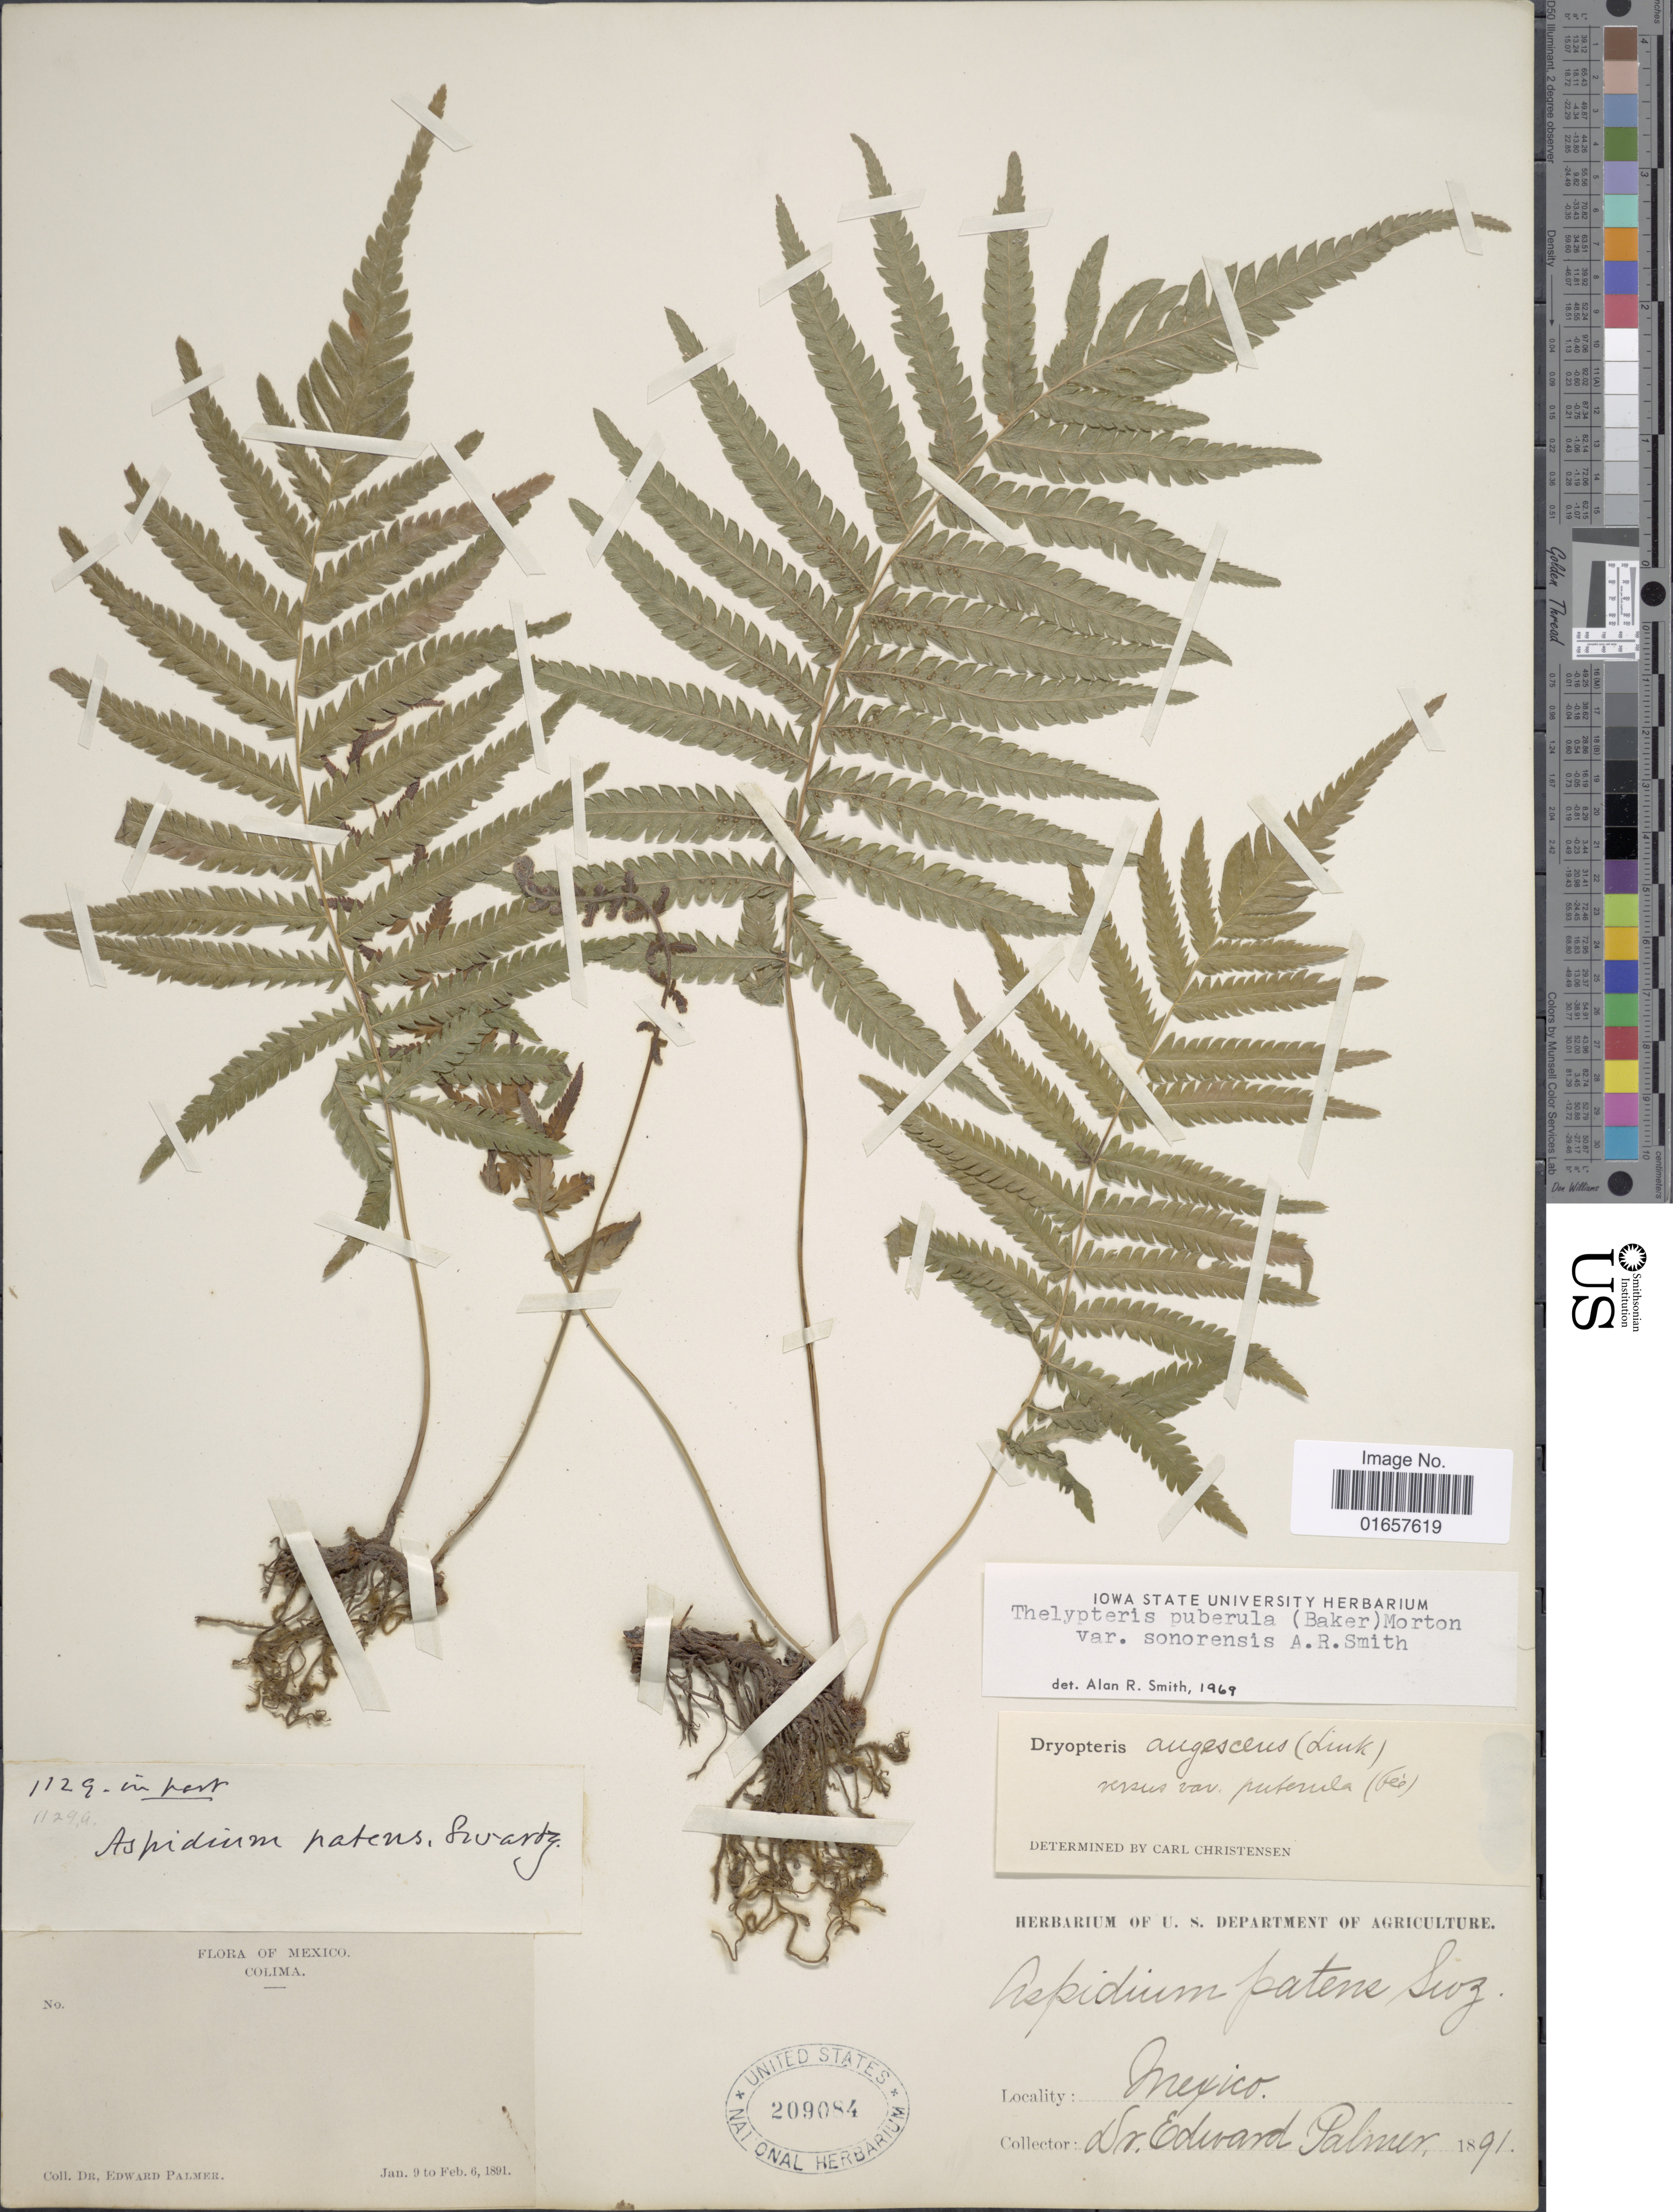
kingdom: Plantae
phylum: Tracheophyta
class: Polypodiopsida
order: Polypodiales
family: Thelypteridaceae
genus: Christella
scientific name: Christella puberula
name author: (Baker) Á. Löve & D. Löve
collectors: E. Palmer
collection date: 1891-01-09/1891-02-06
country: Mexico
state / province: Colima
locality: Mexico, Colima.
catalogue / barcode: US 209084